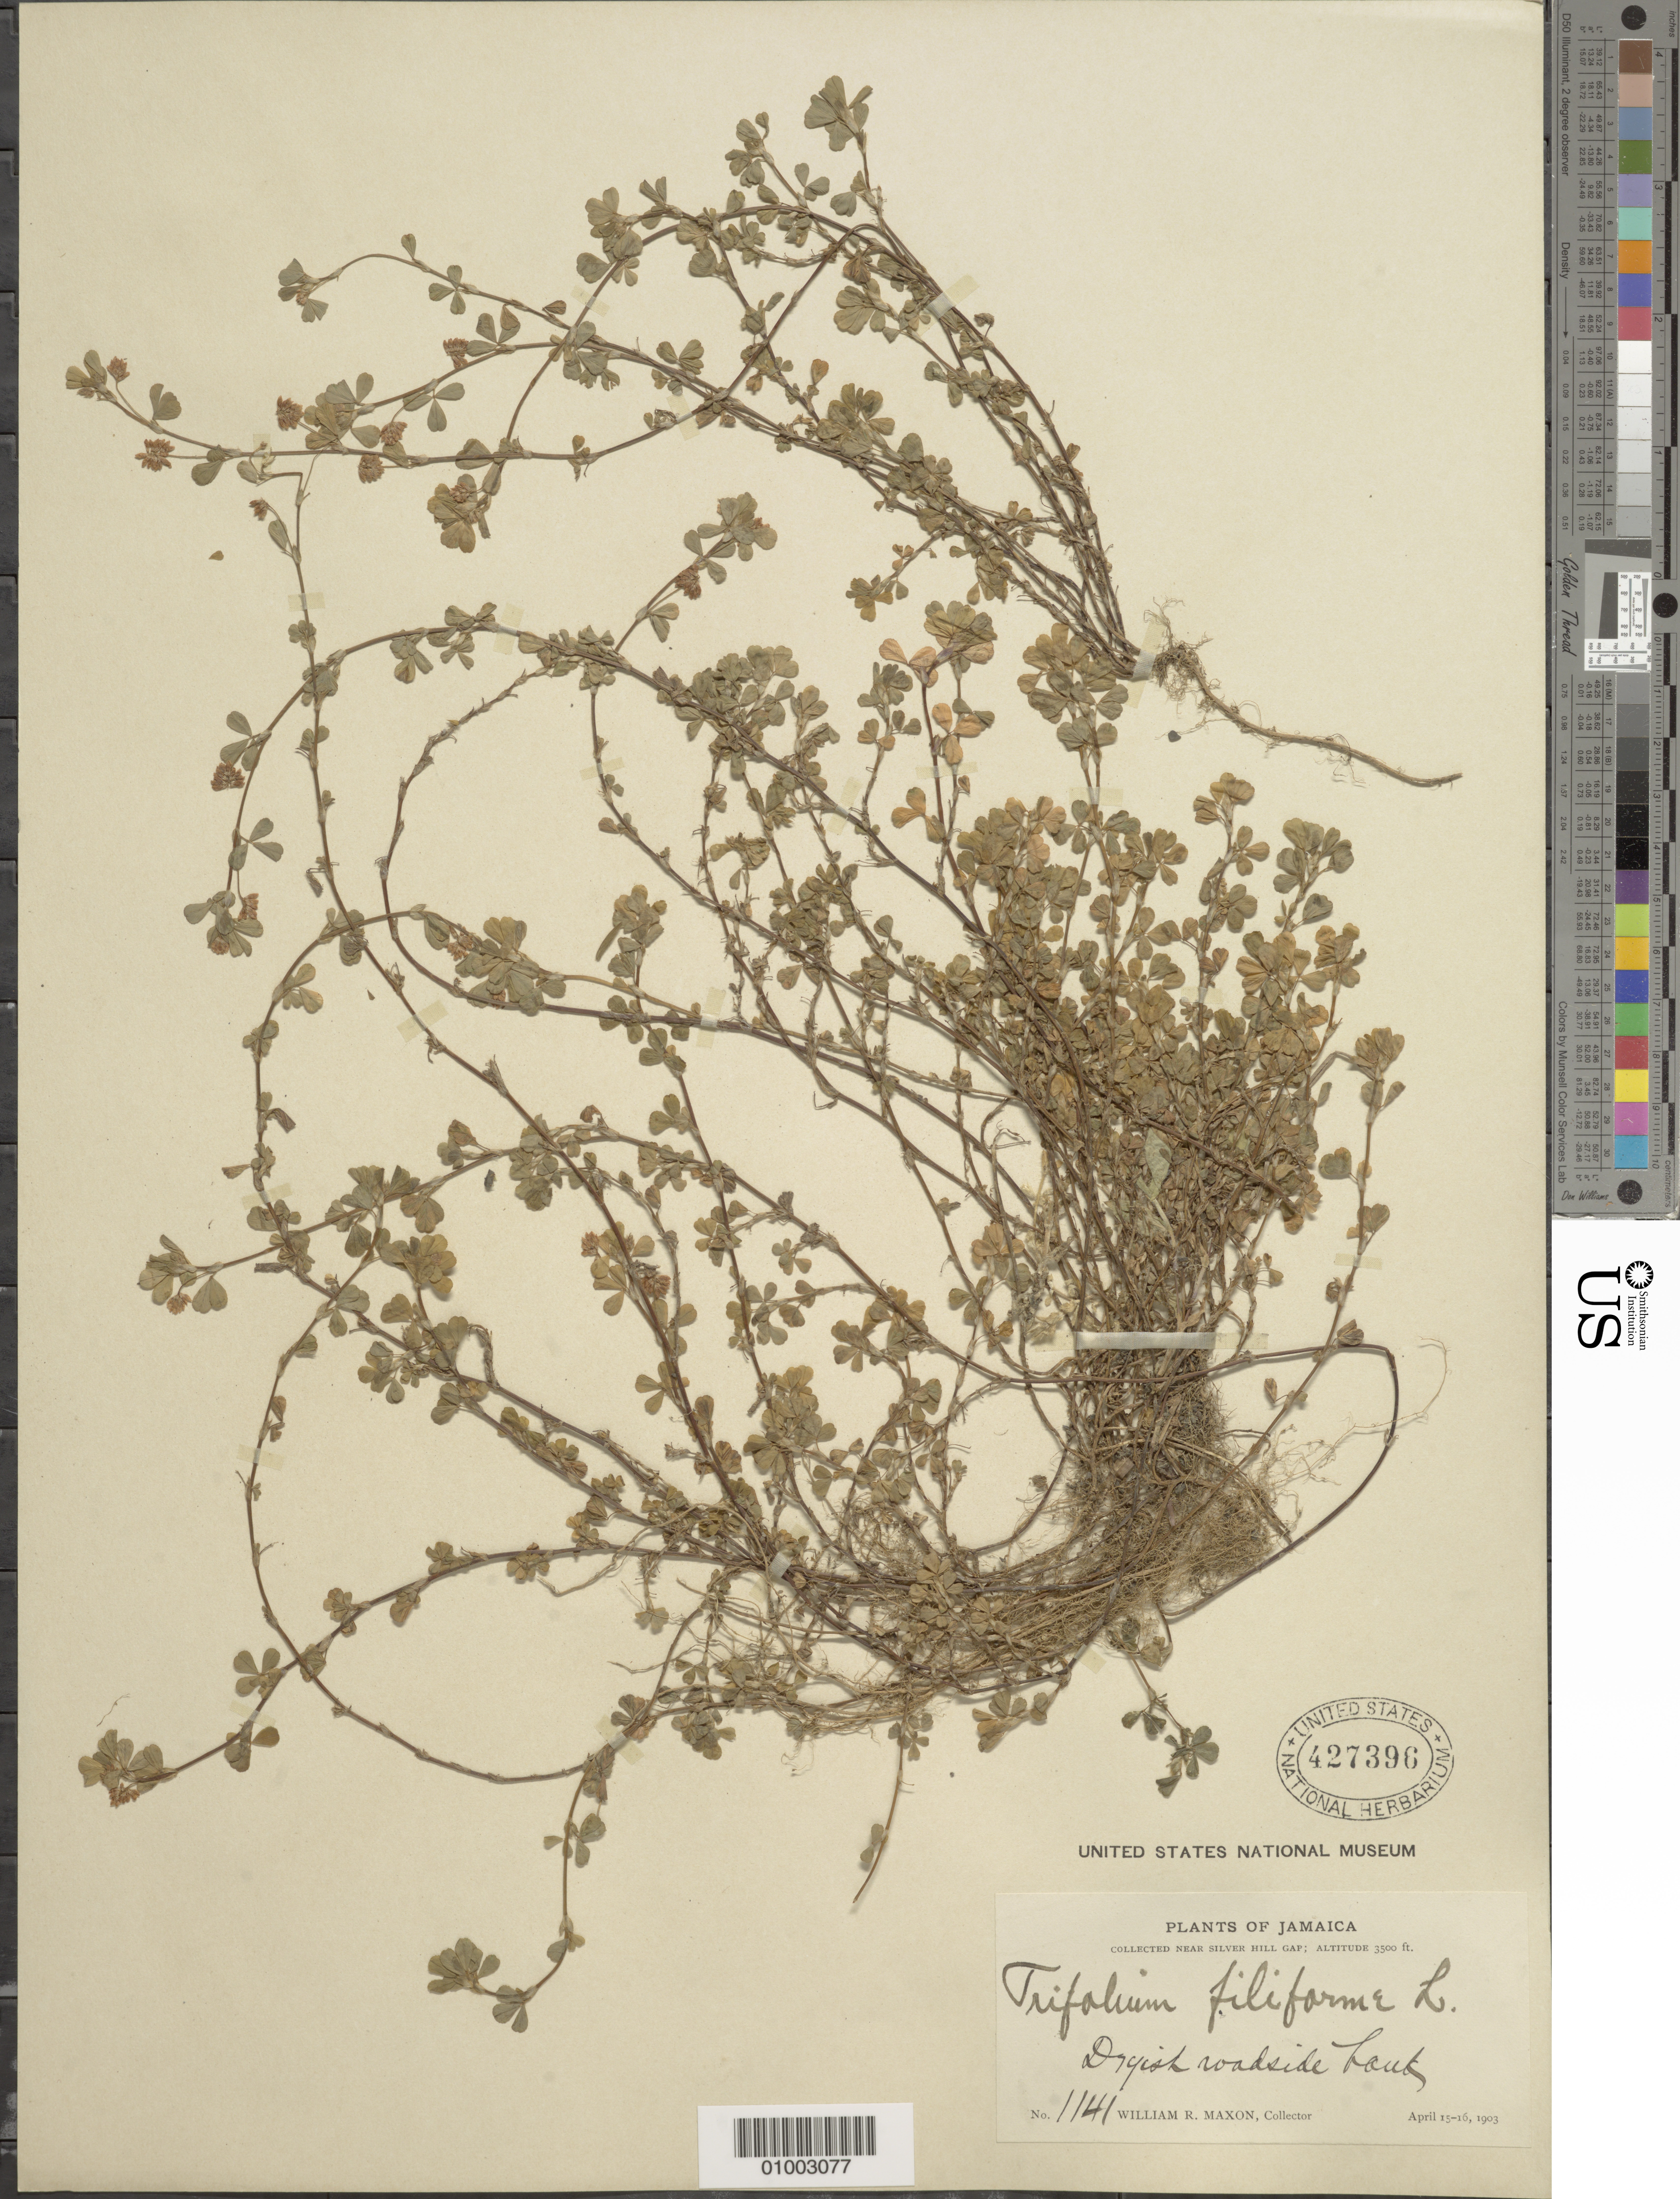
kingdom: Plantae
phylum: Tracheophyta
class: Magnoliopsida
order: Fabales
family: Fabaceae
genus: Trifolium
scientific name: Trifolium dubium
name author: Sibth.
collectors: W. R. Maxon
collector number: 1141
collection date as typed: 15 Apr 1903 to 16 Apr 1903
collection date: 1903-04-15/1903-04-16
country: Jamaica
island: Jamaica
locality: Dryish roadside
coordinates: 0 N, 0 E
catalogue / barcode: US 427396